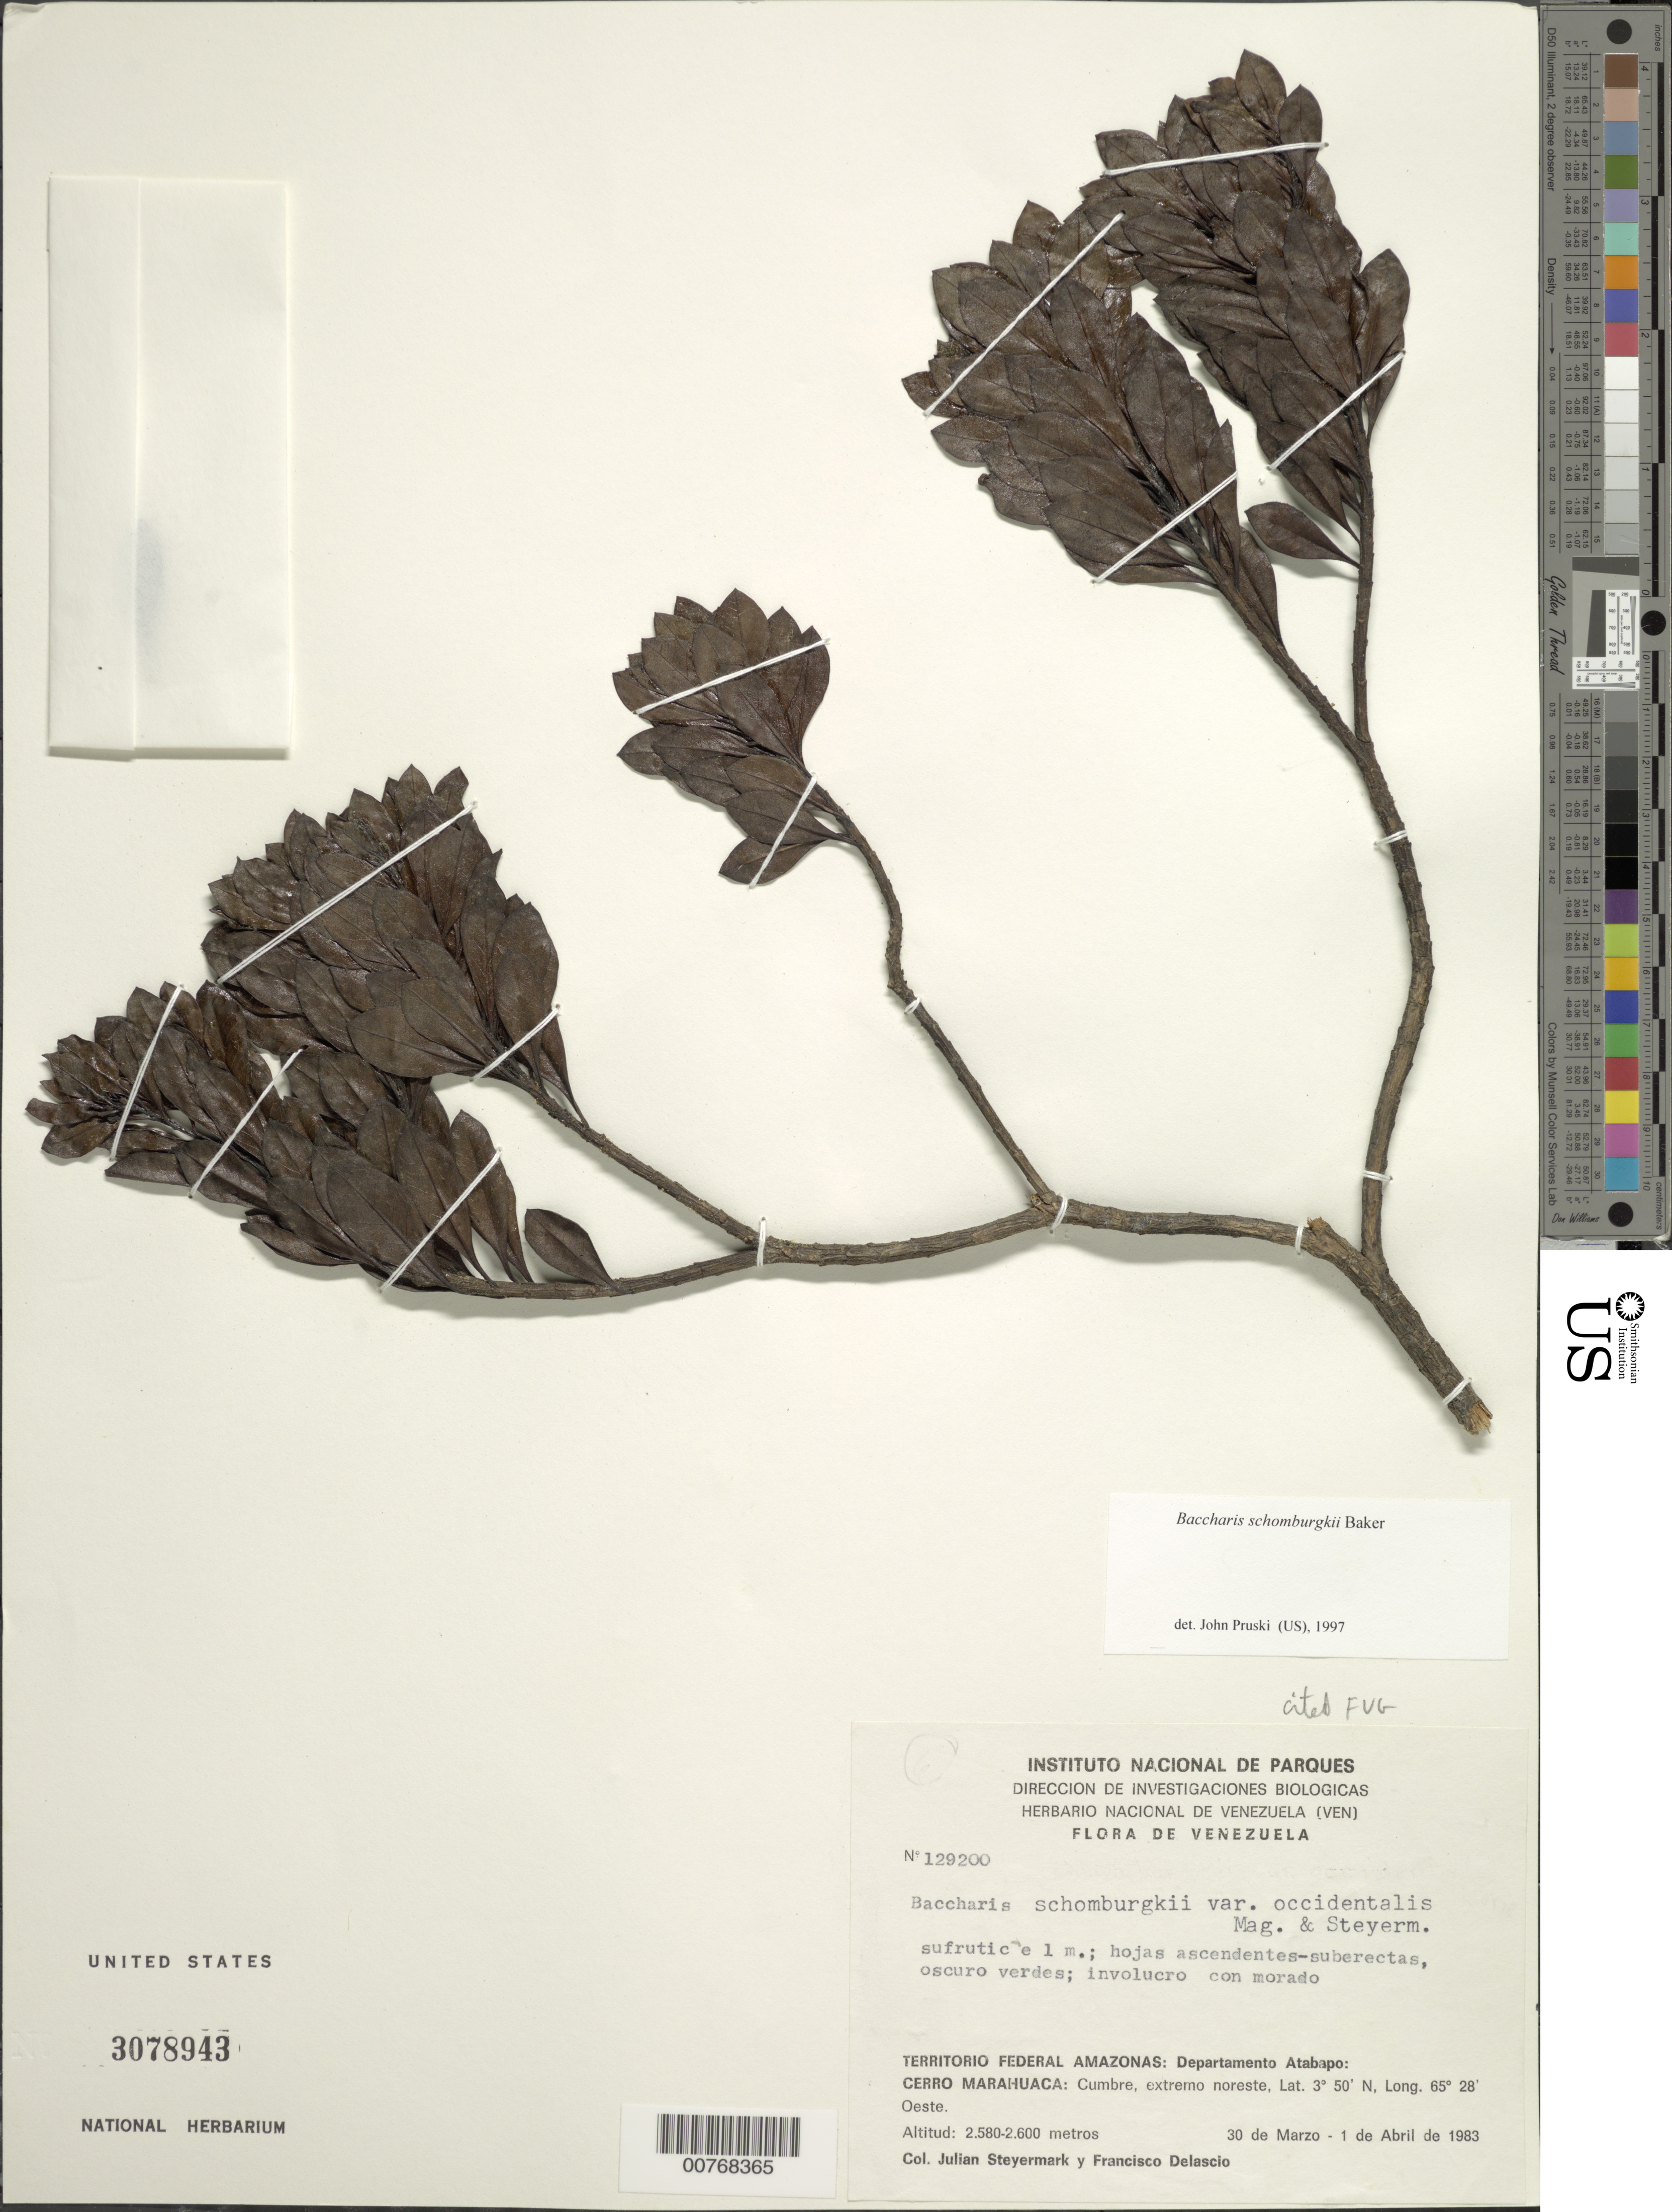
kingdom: Plantae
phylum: Tracheophyta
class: Magnoliopsida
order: Asterales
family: Asteraceae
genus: Baccharis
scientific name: Baccharis schomburgkii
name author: Baker in Mart.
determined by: Pruski, J. F.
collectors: J. Steyermark & F. Delascio C.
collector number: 129200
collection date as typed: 30-Mar-83 to 1-Apr-83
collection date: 1983-03-30/1983-04-01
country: Venezuela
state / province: Amazonas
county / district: Atabapo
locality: Cerro Marahuaca., cumbre, extremo noreste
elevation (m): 2580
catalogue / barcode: US 3078943